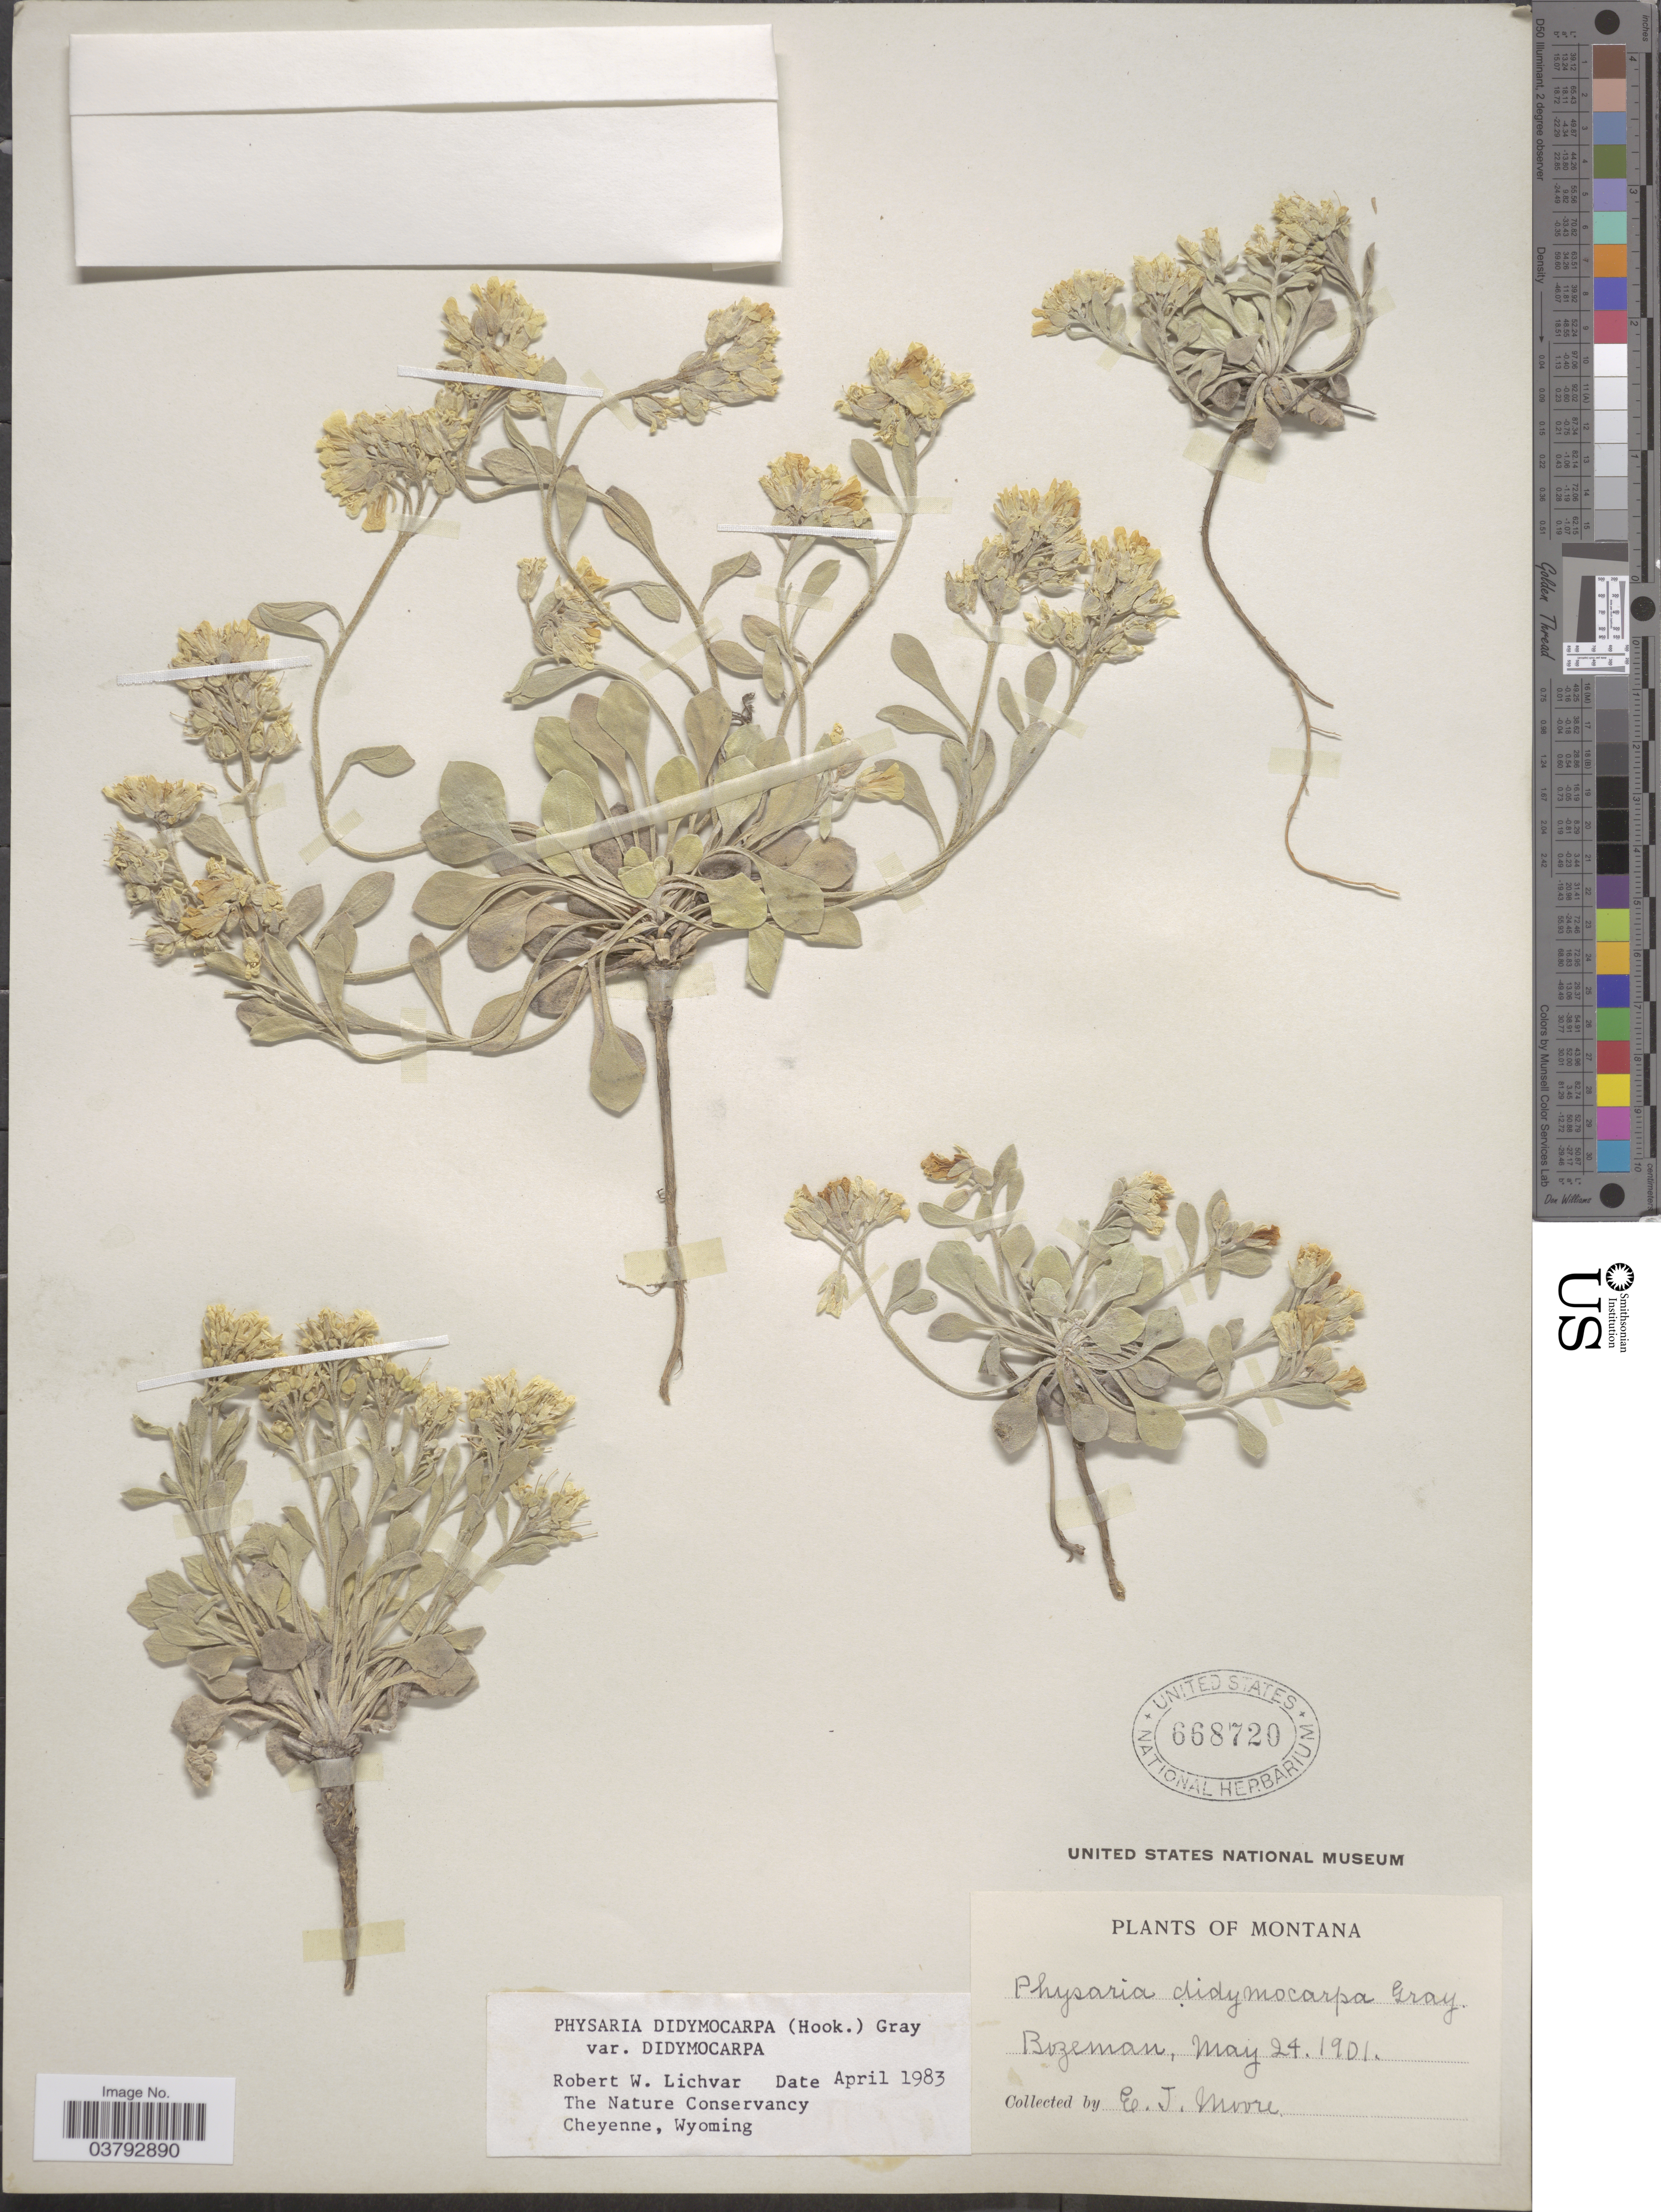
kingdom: Plantae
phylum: Tracheophyta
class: Magnoliopsida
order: Brassicales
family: Brassicaceae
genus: Physaria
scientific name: Physaria didymocarpa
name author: (Hook.) A. Gray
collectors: E. Moore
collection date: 1901-05-24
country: United States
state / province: Montana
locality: Bozeman.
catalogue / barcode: US 668720